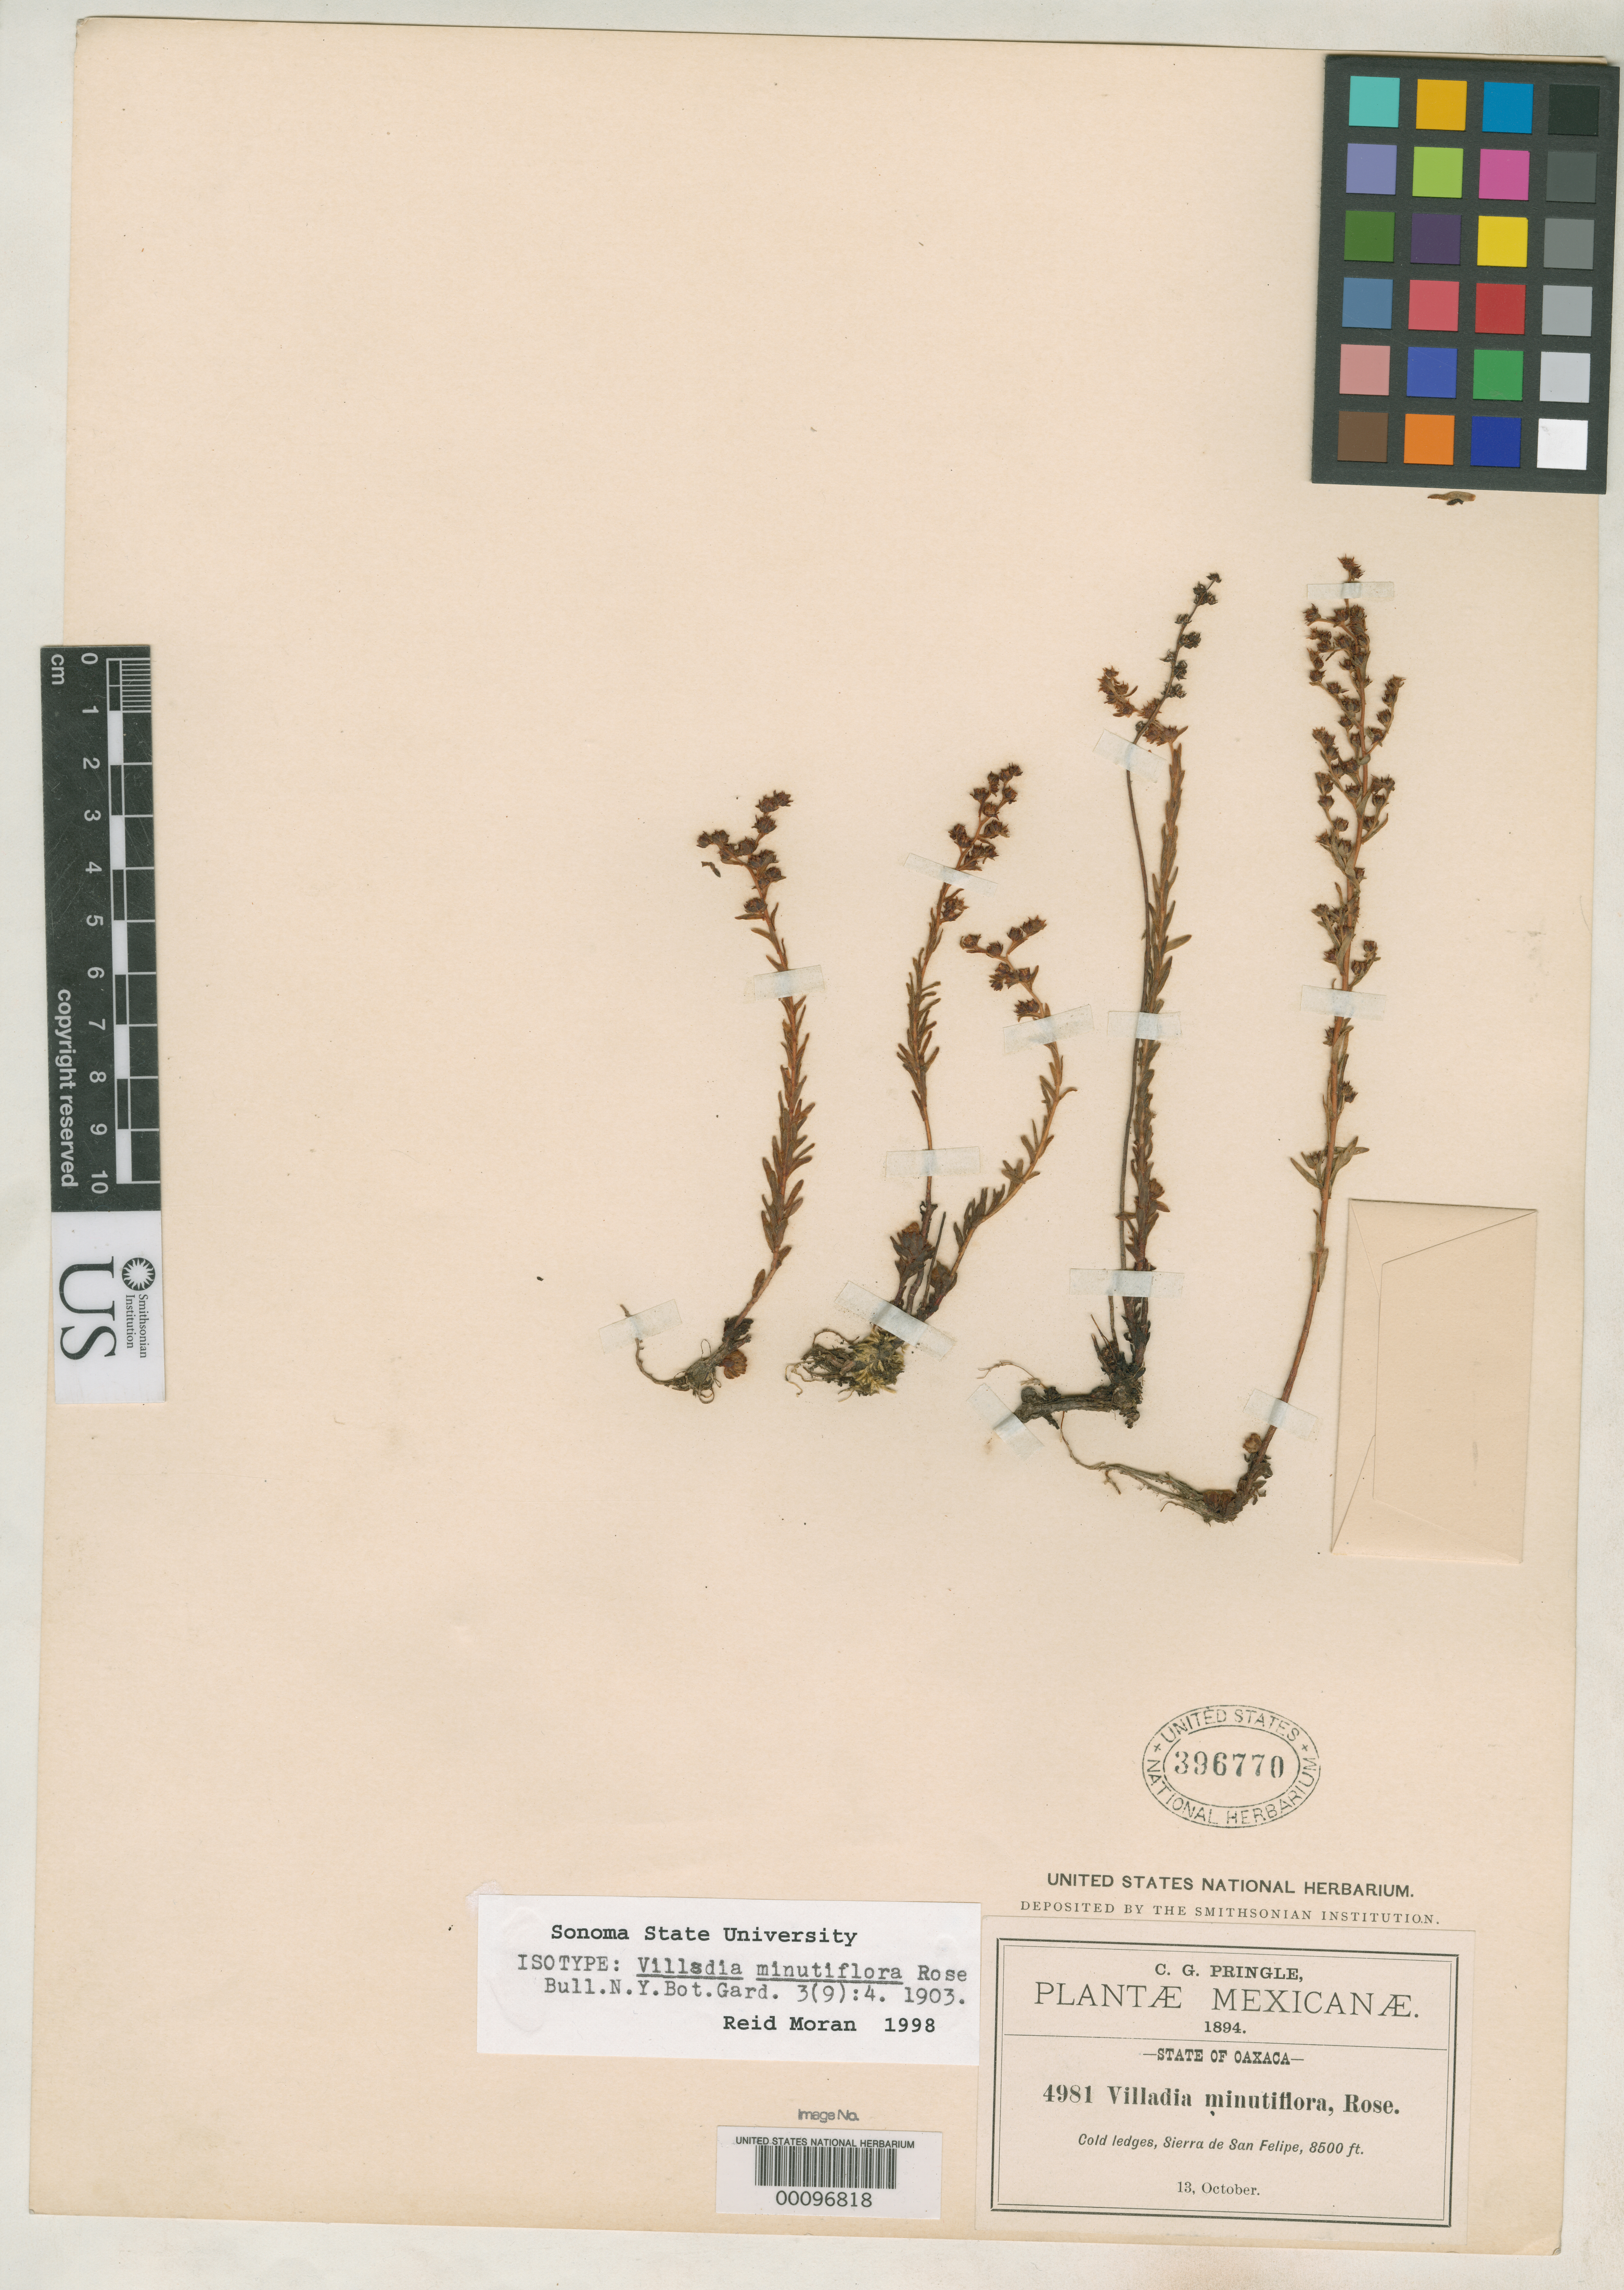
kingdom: Plantae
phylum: Tracheophyta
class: Magnoliopsida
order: Saxifragales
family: Crassulaceae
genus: Villadia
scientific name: Villadia minutiflora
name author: Rose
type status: Isotype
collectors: C. G. Pringle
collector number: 4981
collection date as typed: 13 Oct 1894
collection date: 1894-10-13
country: Mexico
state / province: Oaxaca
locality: Sierra de San Felipe.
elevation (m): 2550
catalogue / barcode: US 396770